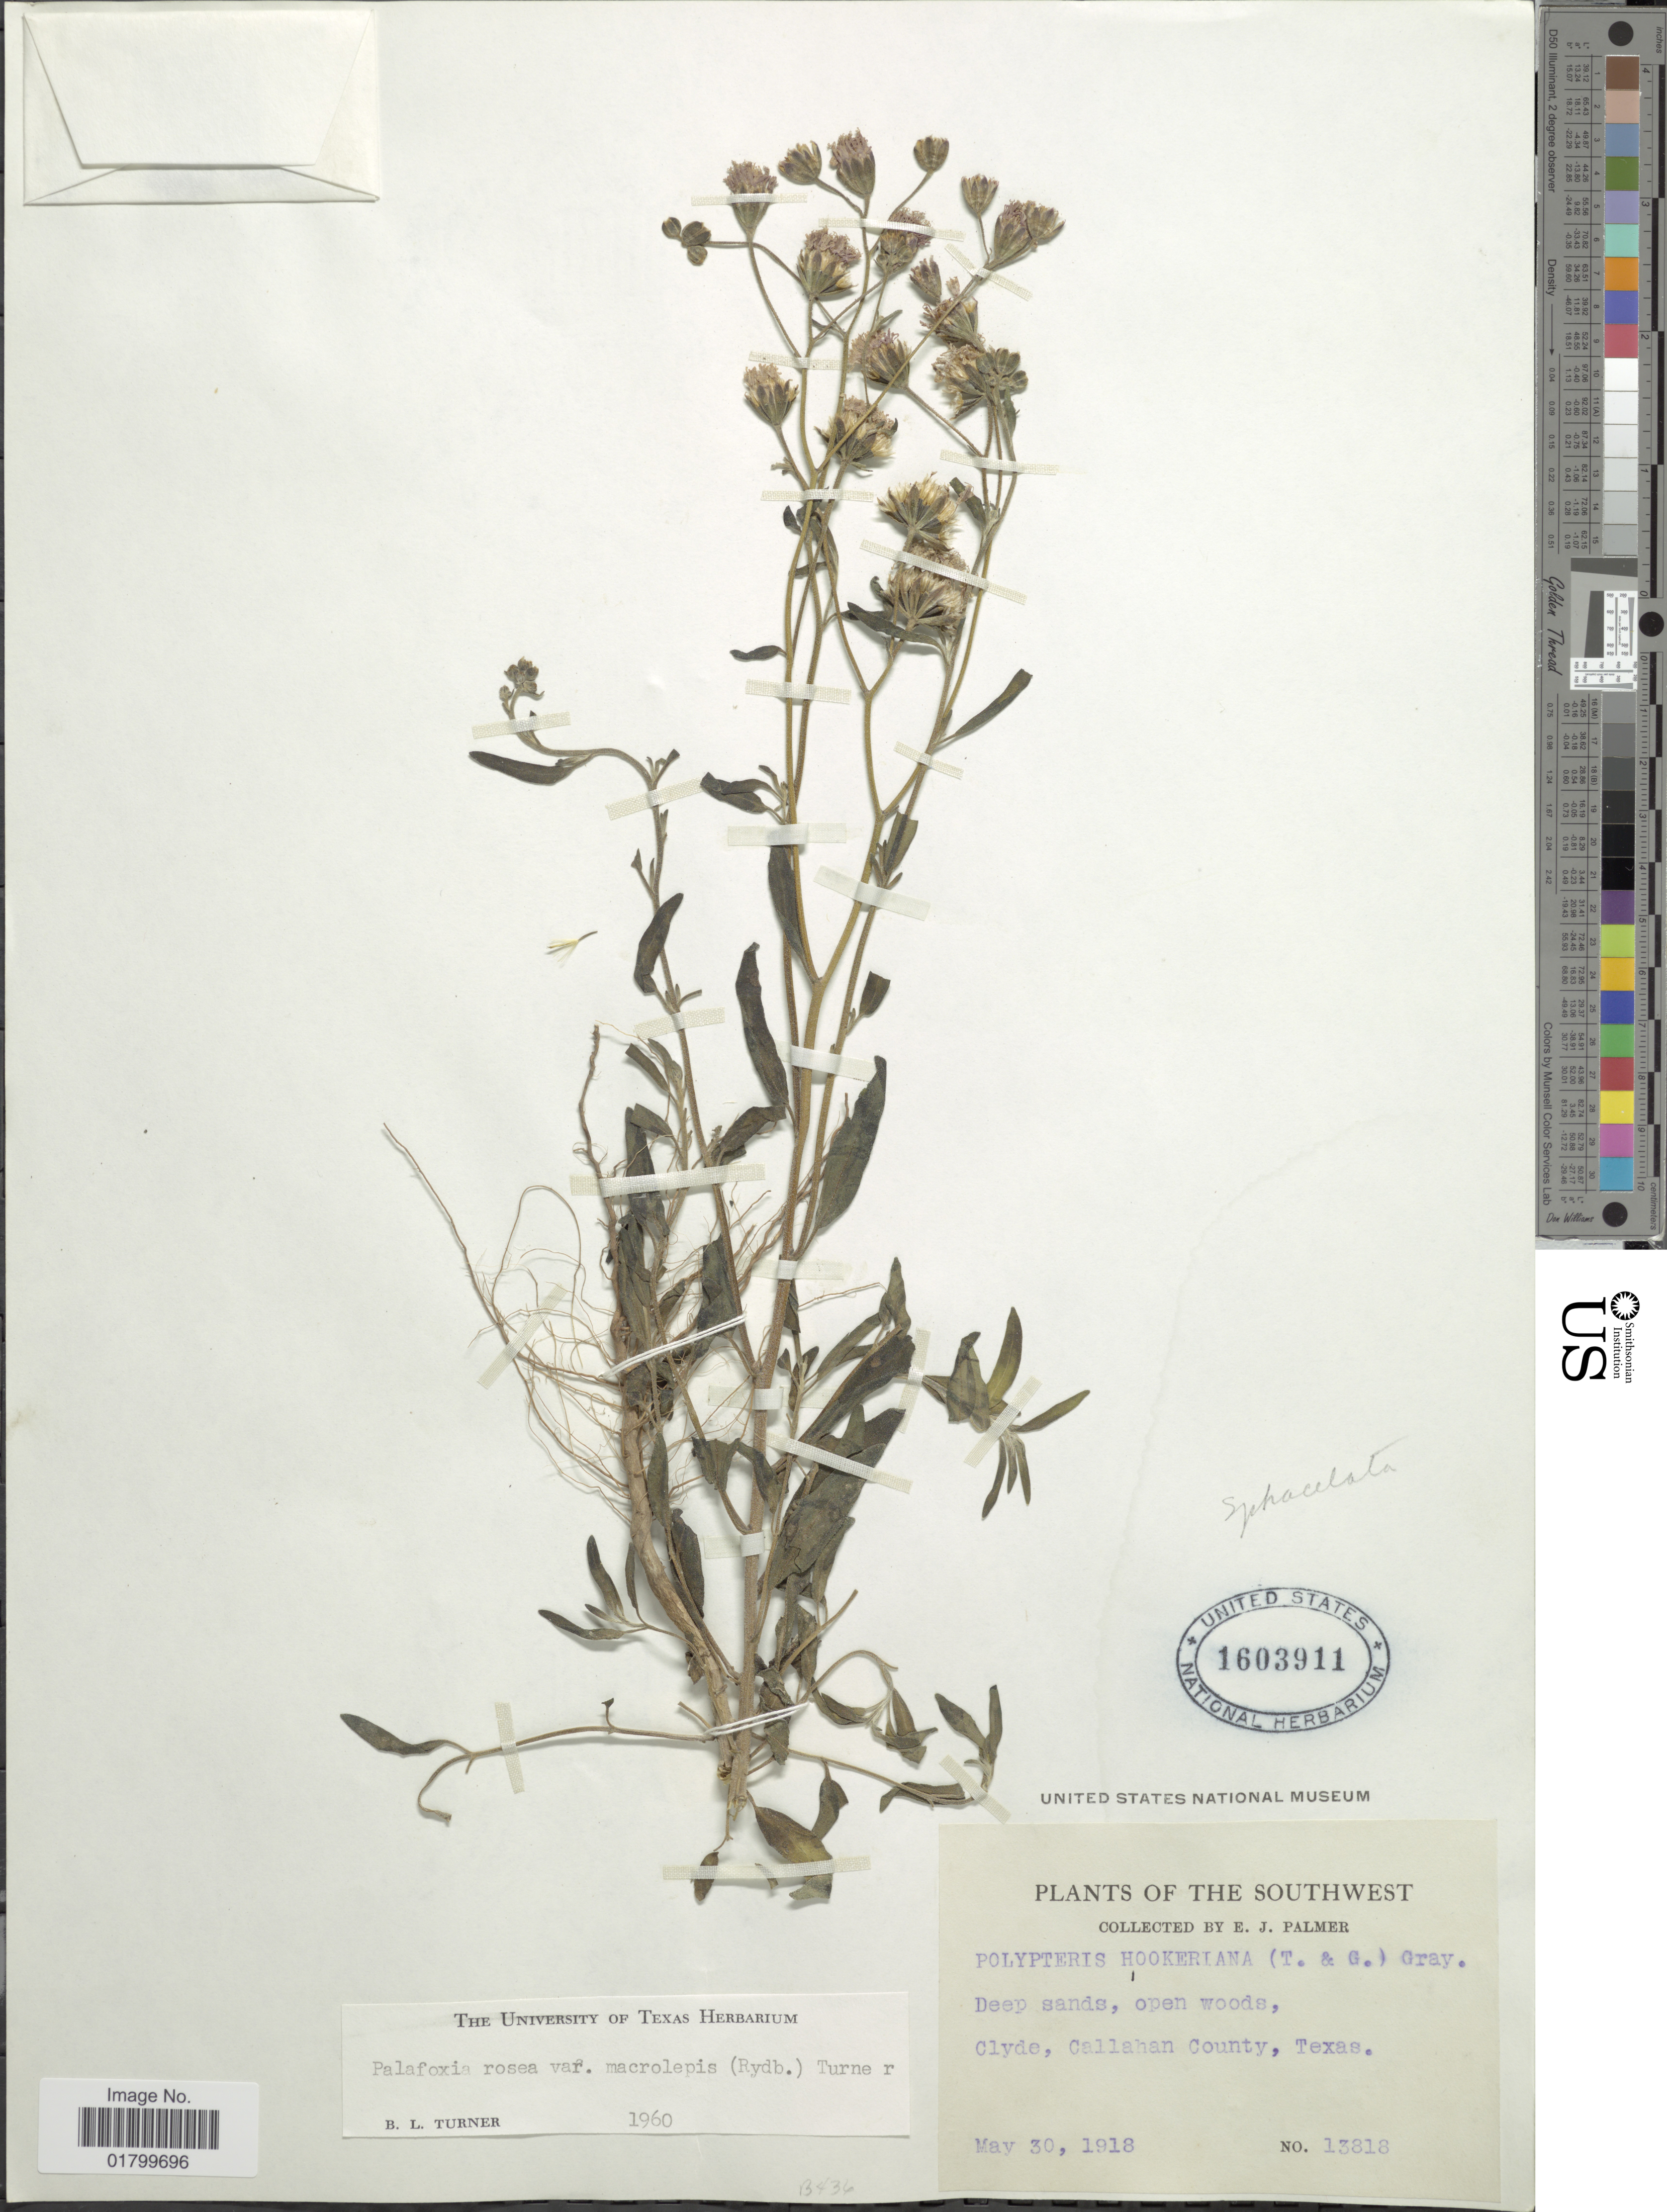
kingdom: Plantae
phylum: Tracheophyta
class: Magnoliopsida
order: Asterales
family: Asteraceae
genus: Palafoxia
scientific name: Palafoxia rosea var. macrolepis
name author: (Rydb.) B.L. Turner & M.I. Morris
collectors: E. J. Palmer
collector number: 13818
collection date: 1918-05-30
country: United States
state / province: Texas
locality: The Southwest, Clyde, Callahan County, Texas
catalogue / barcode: US 1603911